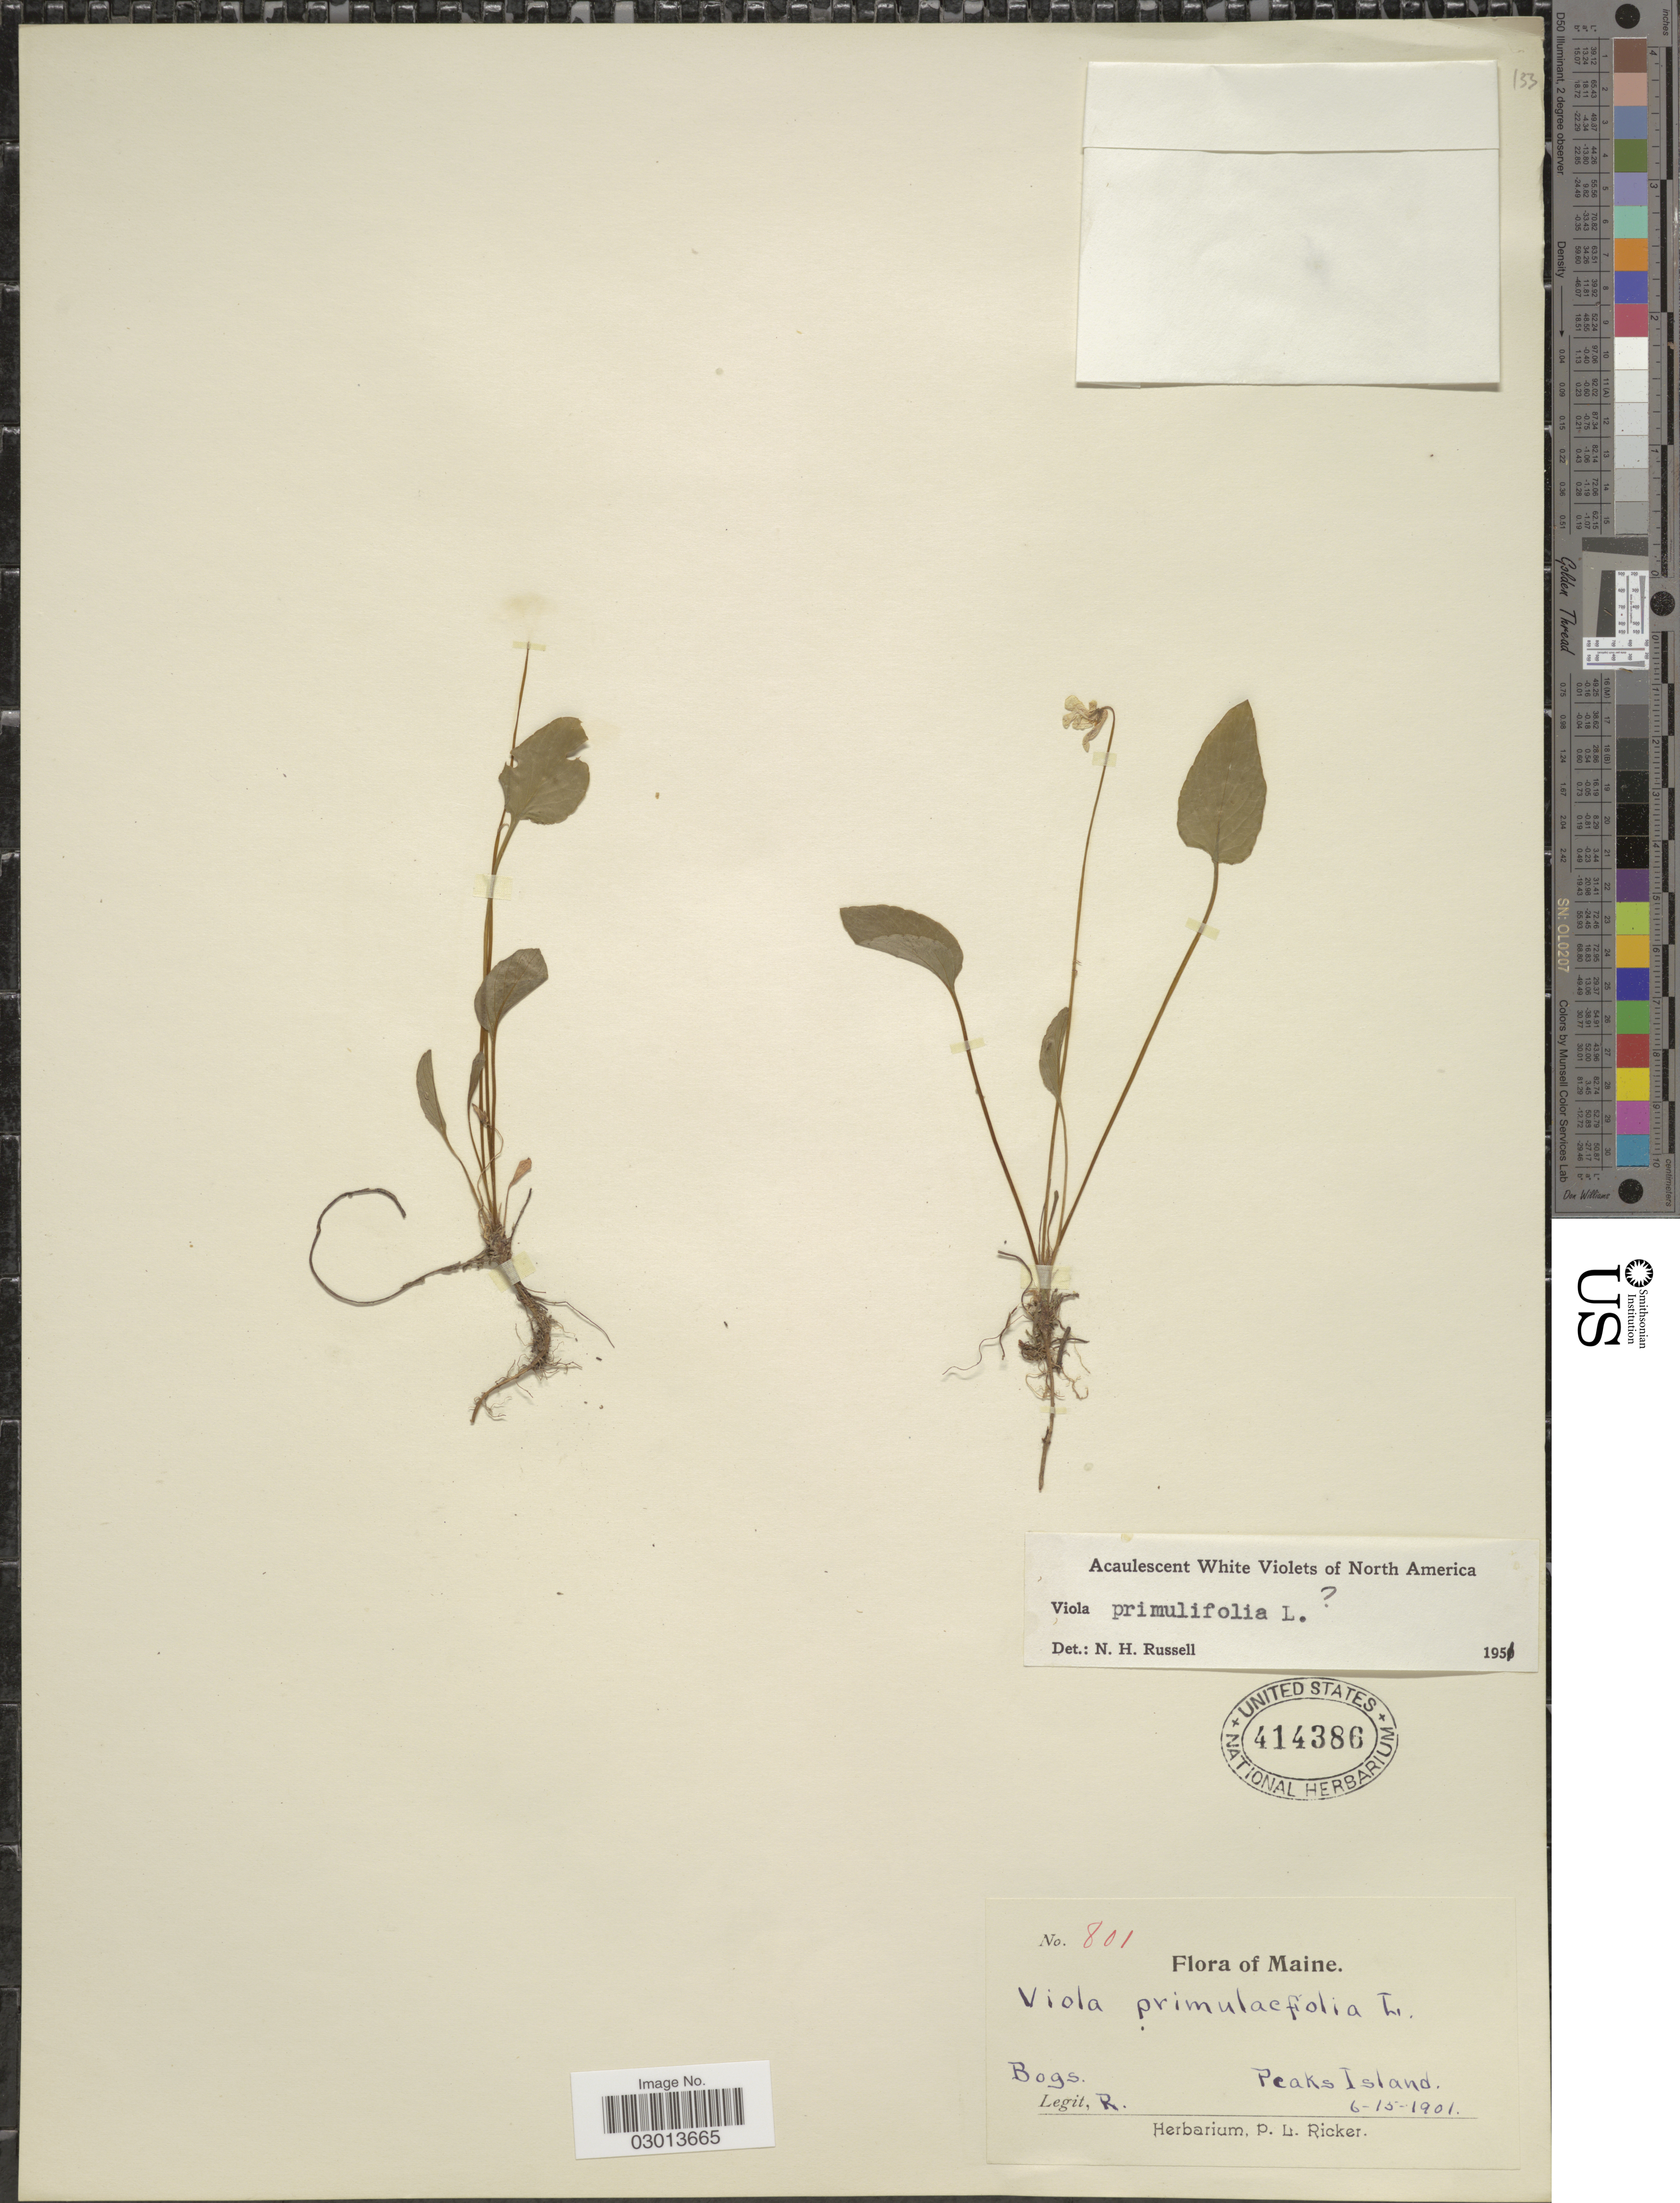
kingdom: Plantae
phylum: Tracheophyta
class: Magnoliopsida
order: Malpighiales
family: Violaceae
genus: Viola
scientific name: Viola primulifolia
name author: L.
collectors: P. Ricker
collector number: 801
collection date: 1901-06-15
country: United States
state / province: Maine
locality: Peaks Island.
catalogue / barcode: US 414386